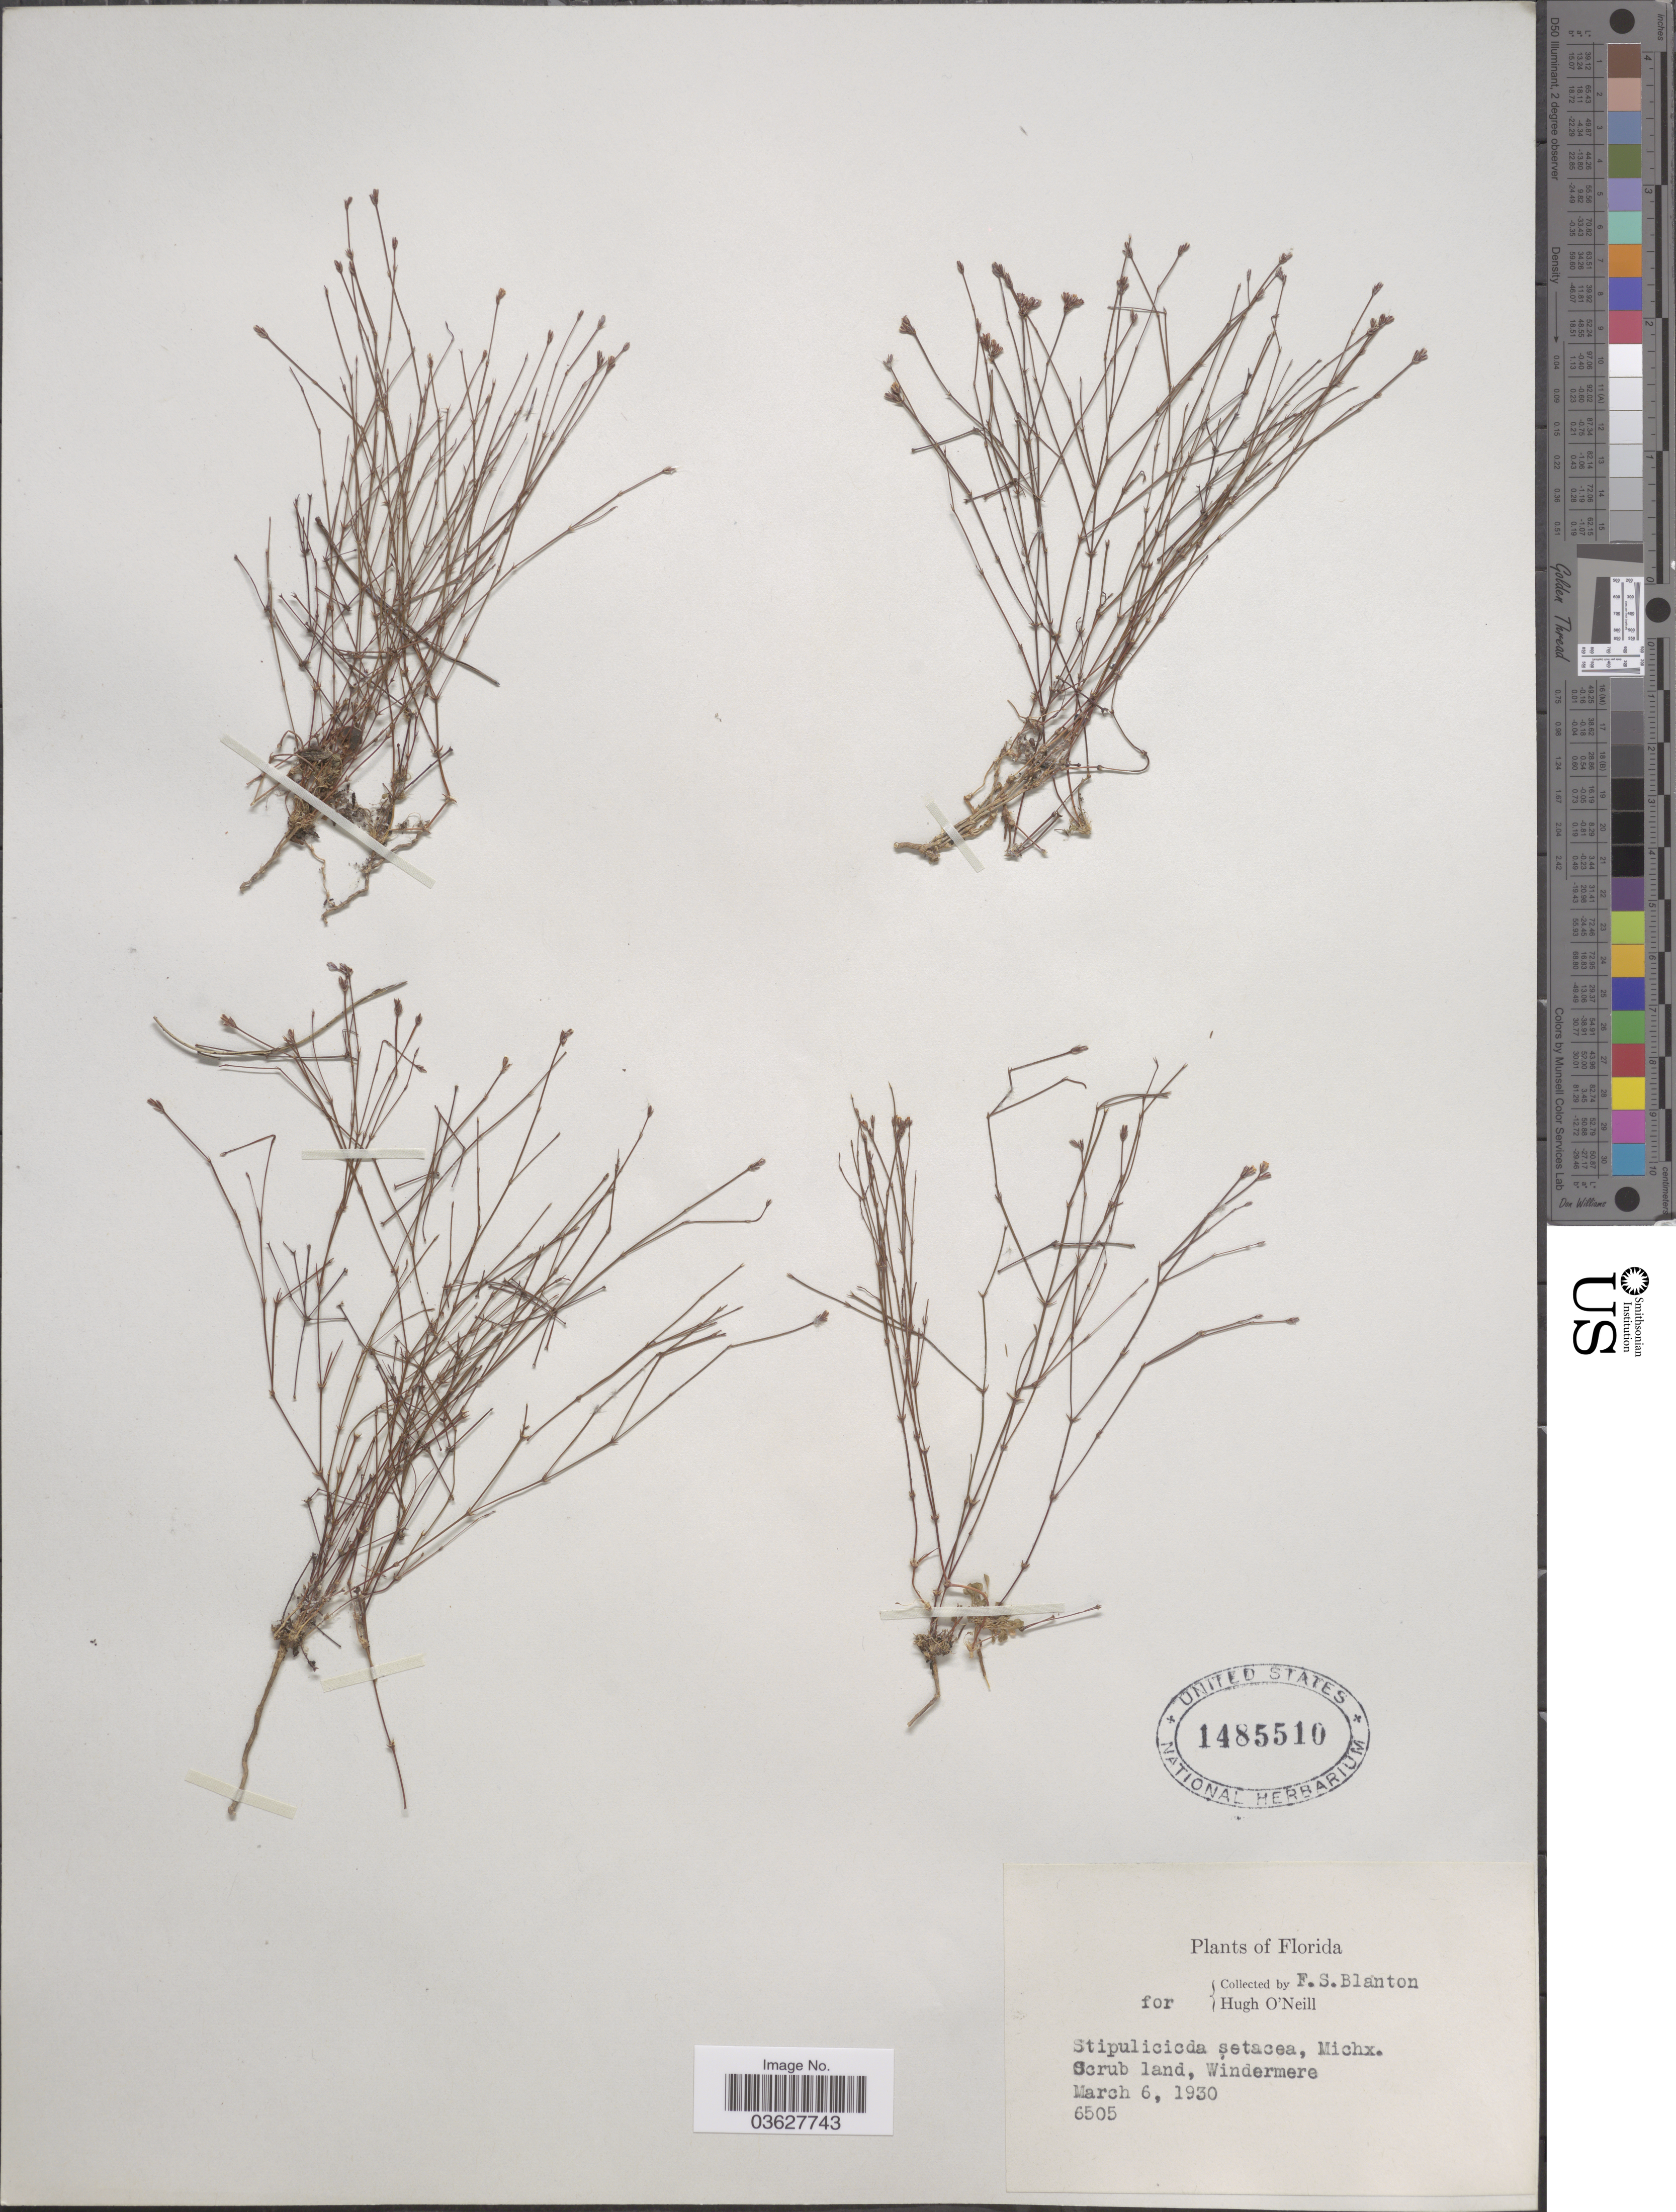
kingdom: Plantae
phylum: Tracheophyta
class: Magnoliopsida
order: Caryophyllales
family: Caryophyllaceae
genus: Stipulicida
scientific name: Stipulicida setacea var. setacea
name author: Michx.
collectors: F. S. Blanton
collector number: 6505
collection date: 1930-03-06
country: United States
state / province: Florida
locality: Windermere.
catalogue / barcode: US 1485510